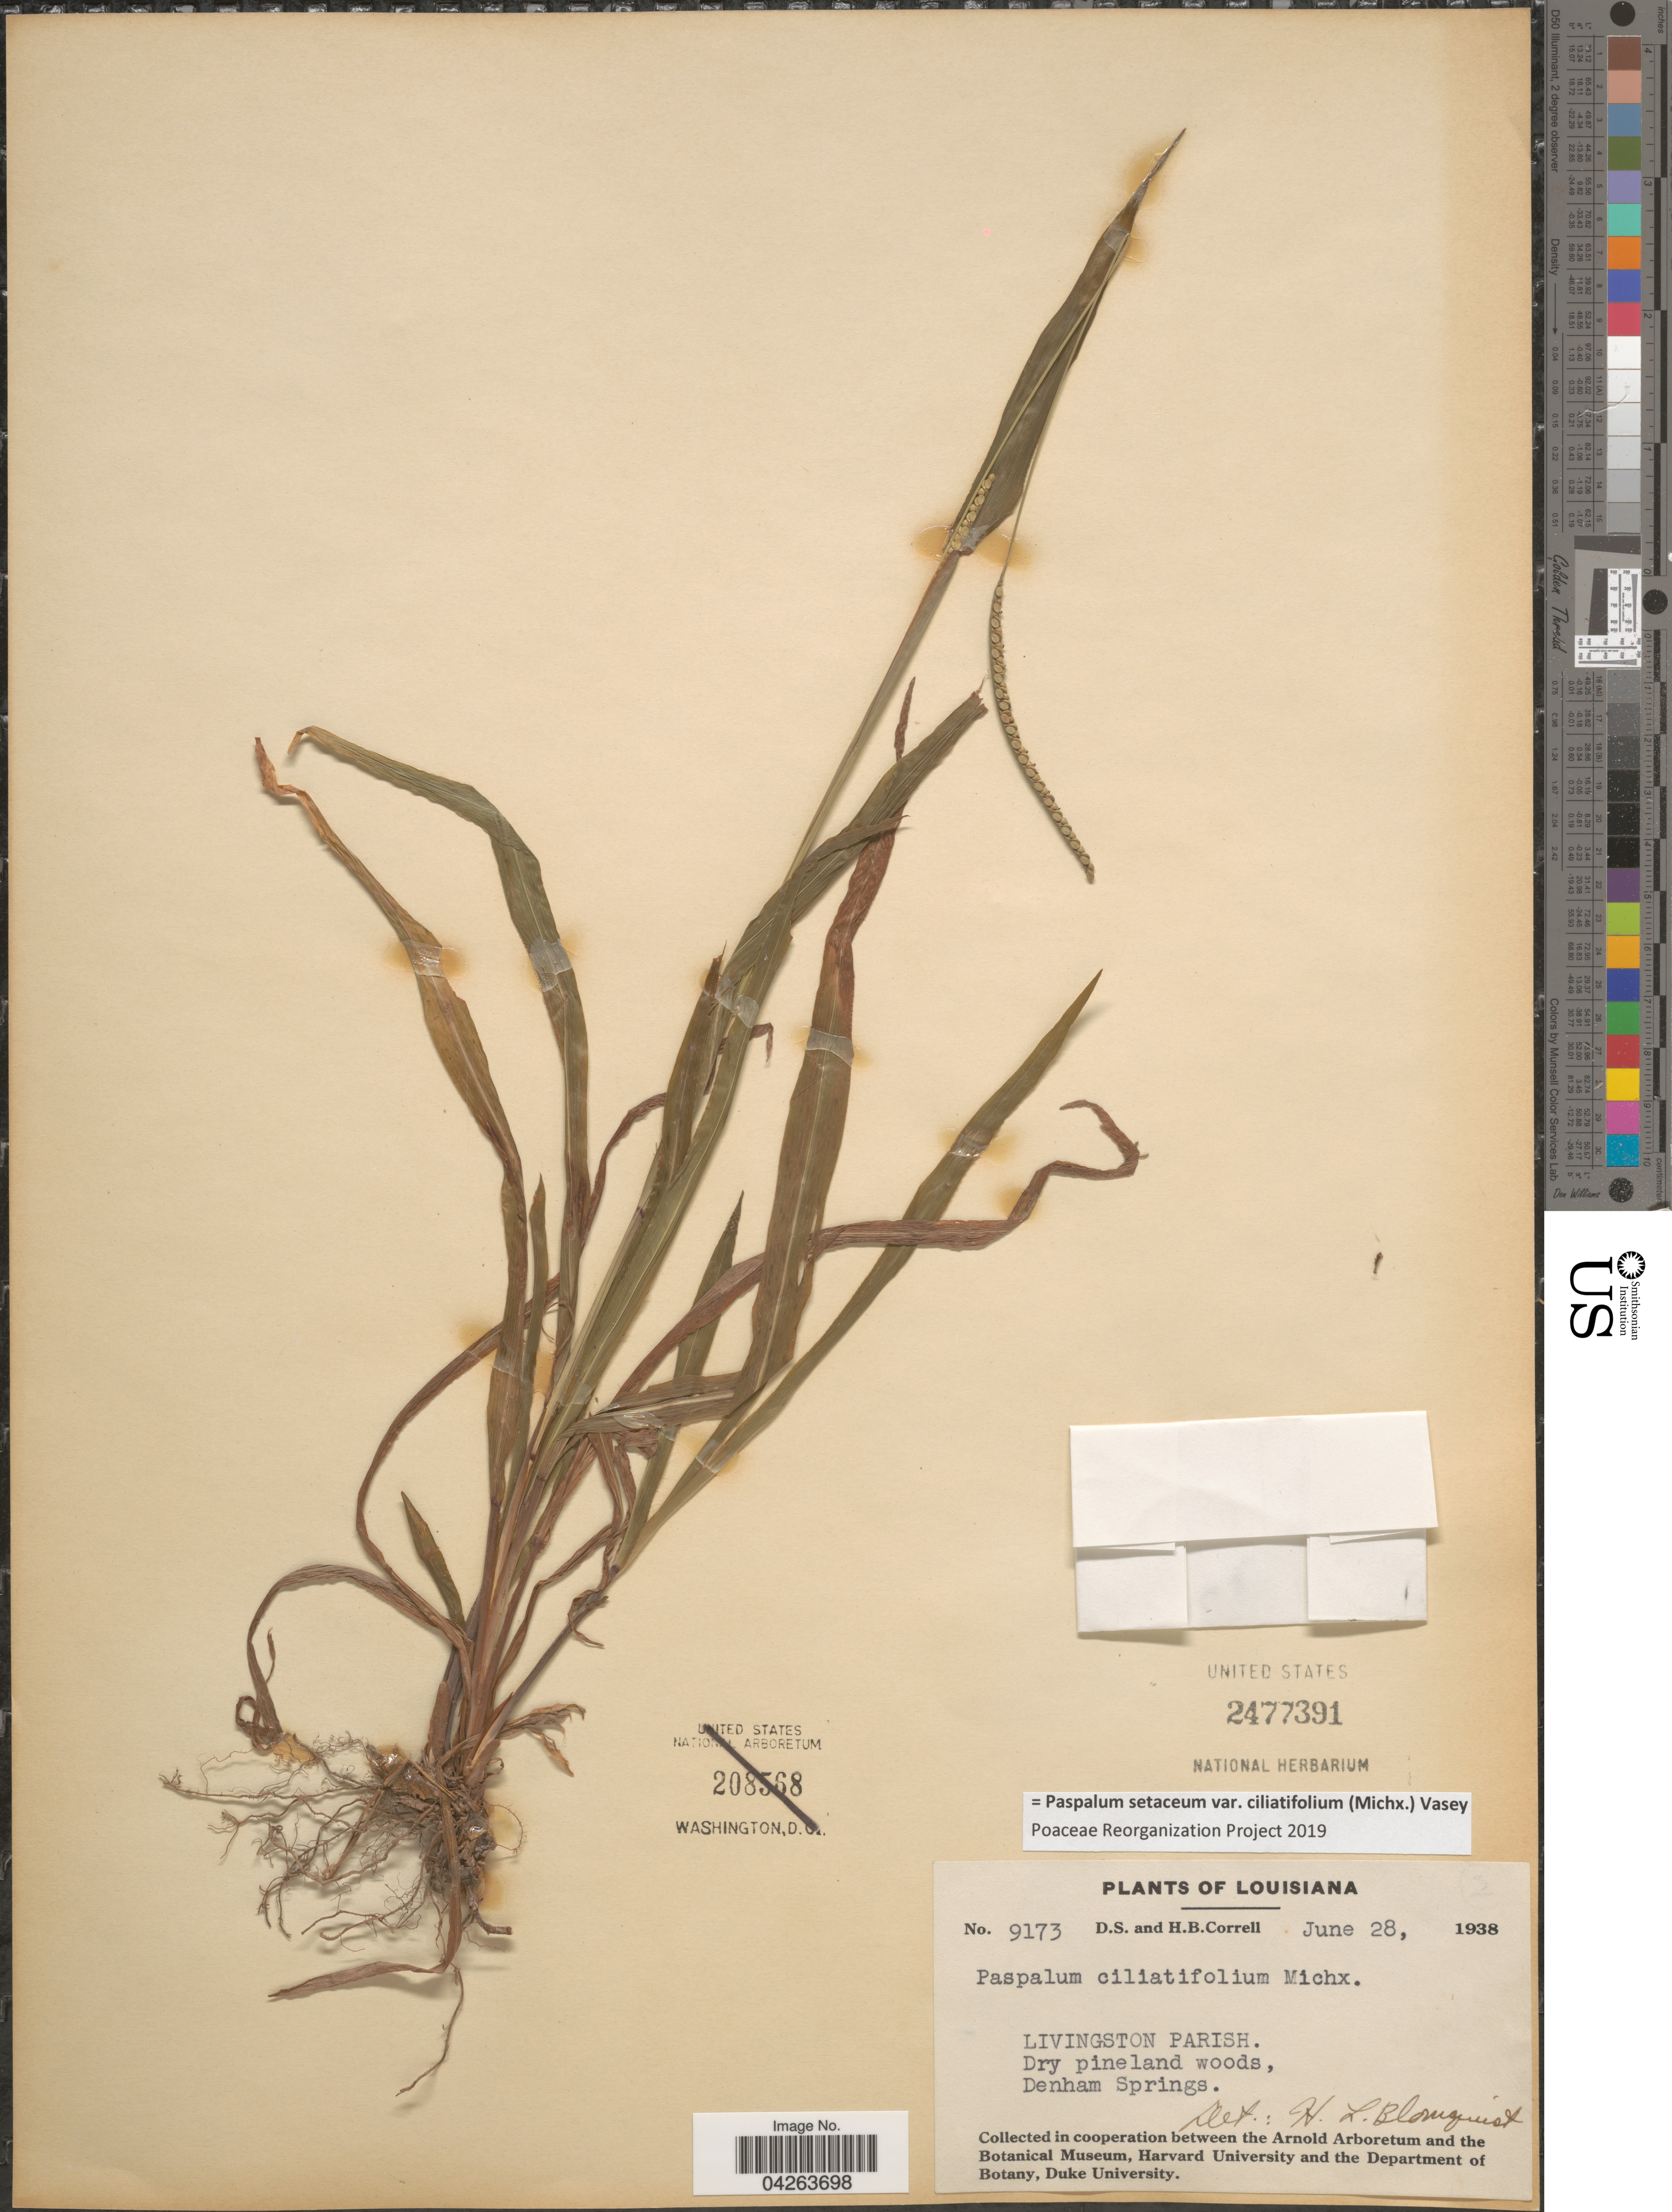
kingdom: Plantae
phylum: Tracheophyta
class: Liliopsida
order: Poales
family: Poaceae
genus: Paspalum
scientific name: Paspalum setaceum var. ciliatifolium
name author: (Michx.) Vasey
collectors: D. S. Correll & H. Correll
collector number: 9173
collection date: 1938-06-28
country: United States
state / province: Louisiana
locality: Livingston Parish. Denham Springs.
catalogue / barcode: US 2477391